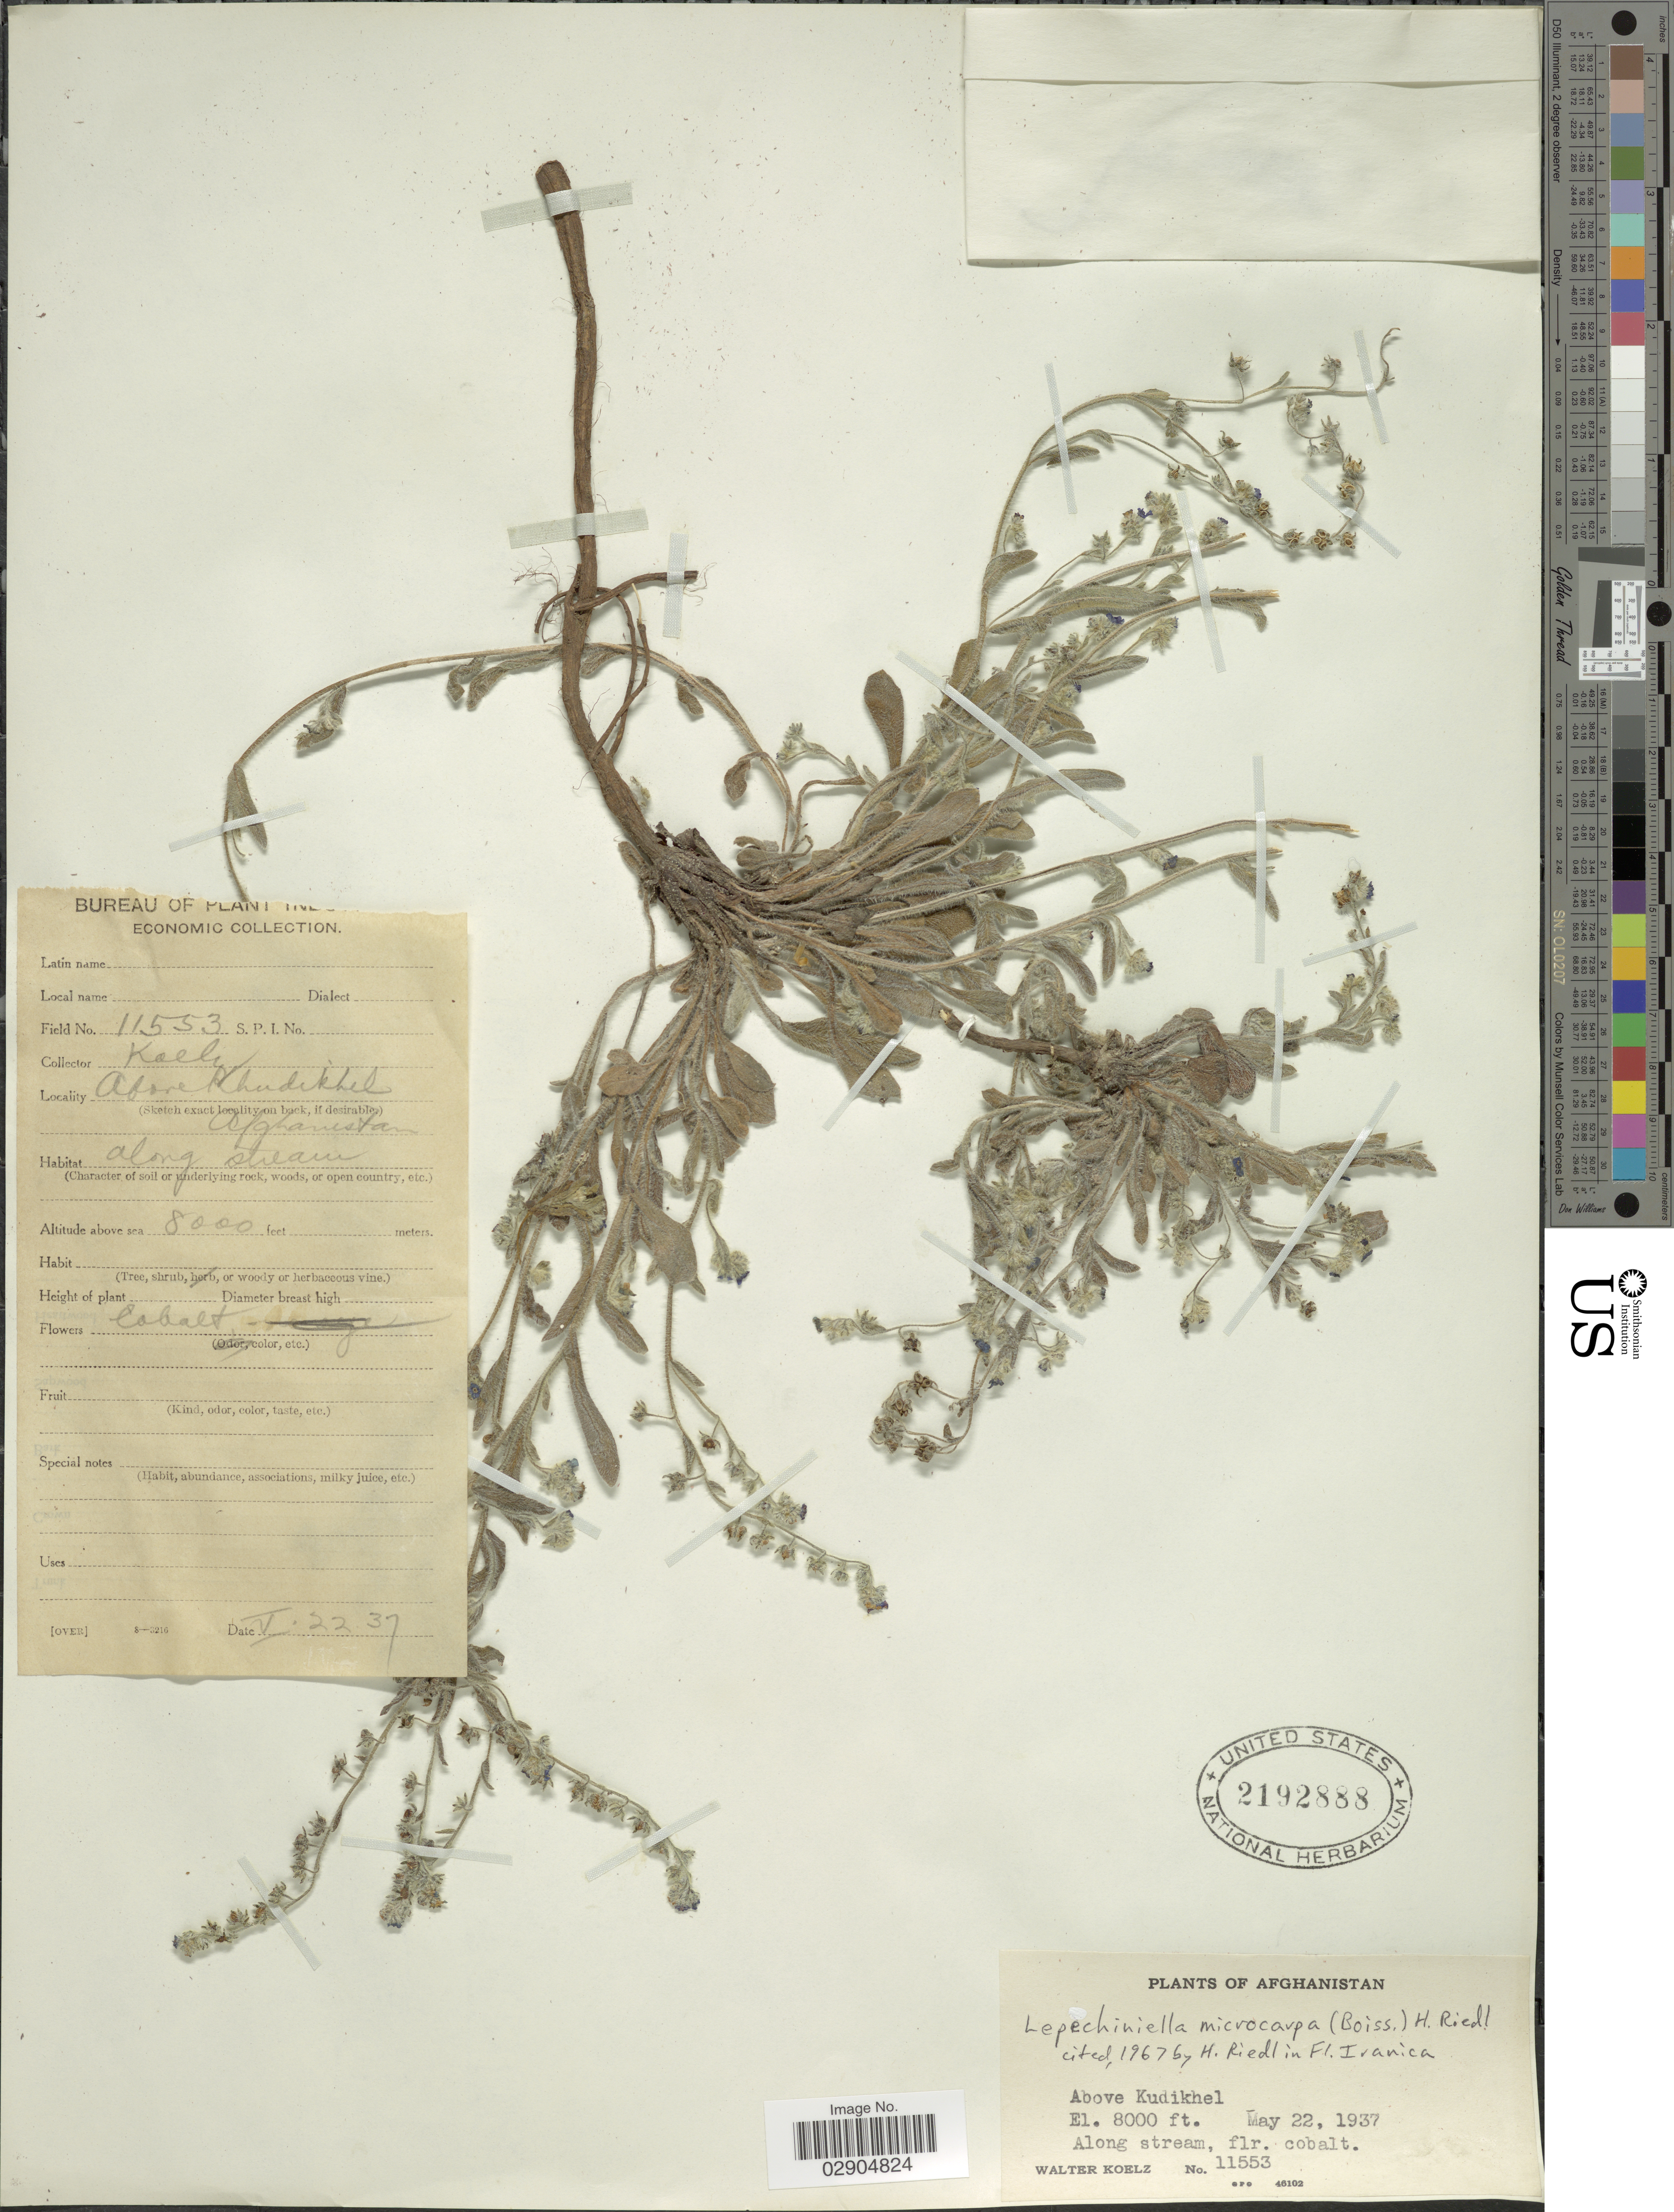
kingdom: Plantae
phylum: Tracheophyta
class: Magnoliopsida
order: Boraginales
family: Boraginaceae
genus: Lepechiniella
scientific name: Lepechiniella microcarpa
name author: (Boiss.) Riedl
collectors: W. N. Koelz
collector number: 11553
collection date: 1937-05-22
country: Afghanistan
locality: Above Kudikhel.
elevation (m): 2438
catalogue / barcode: US 2192888